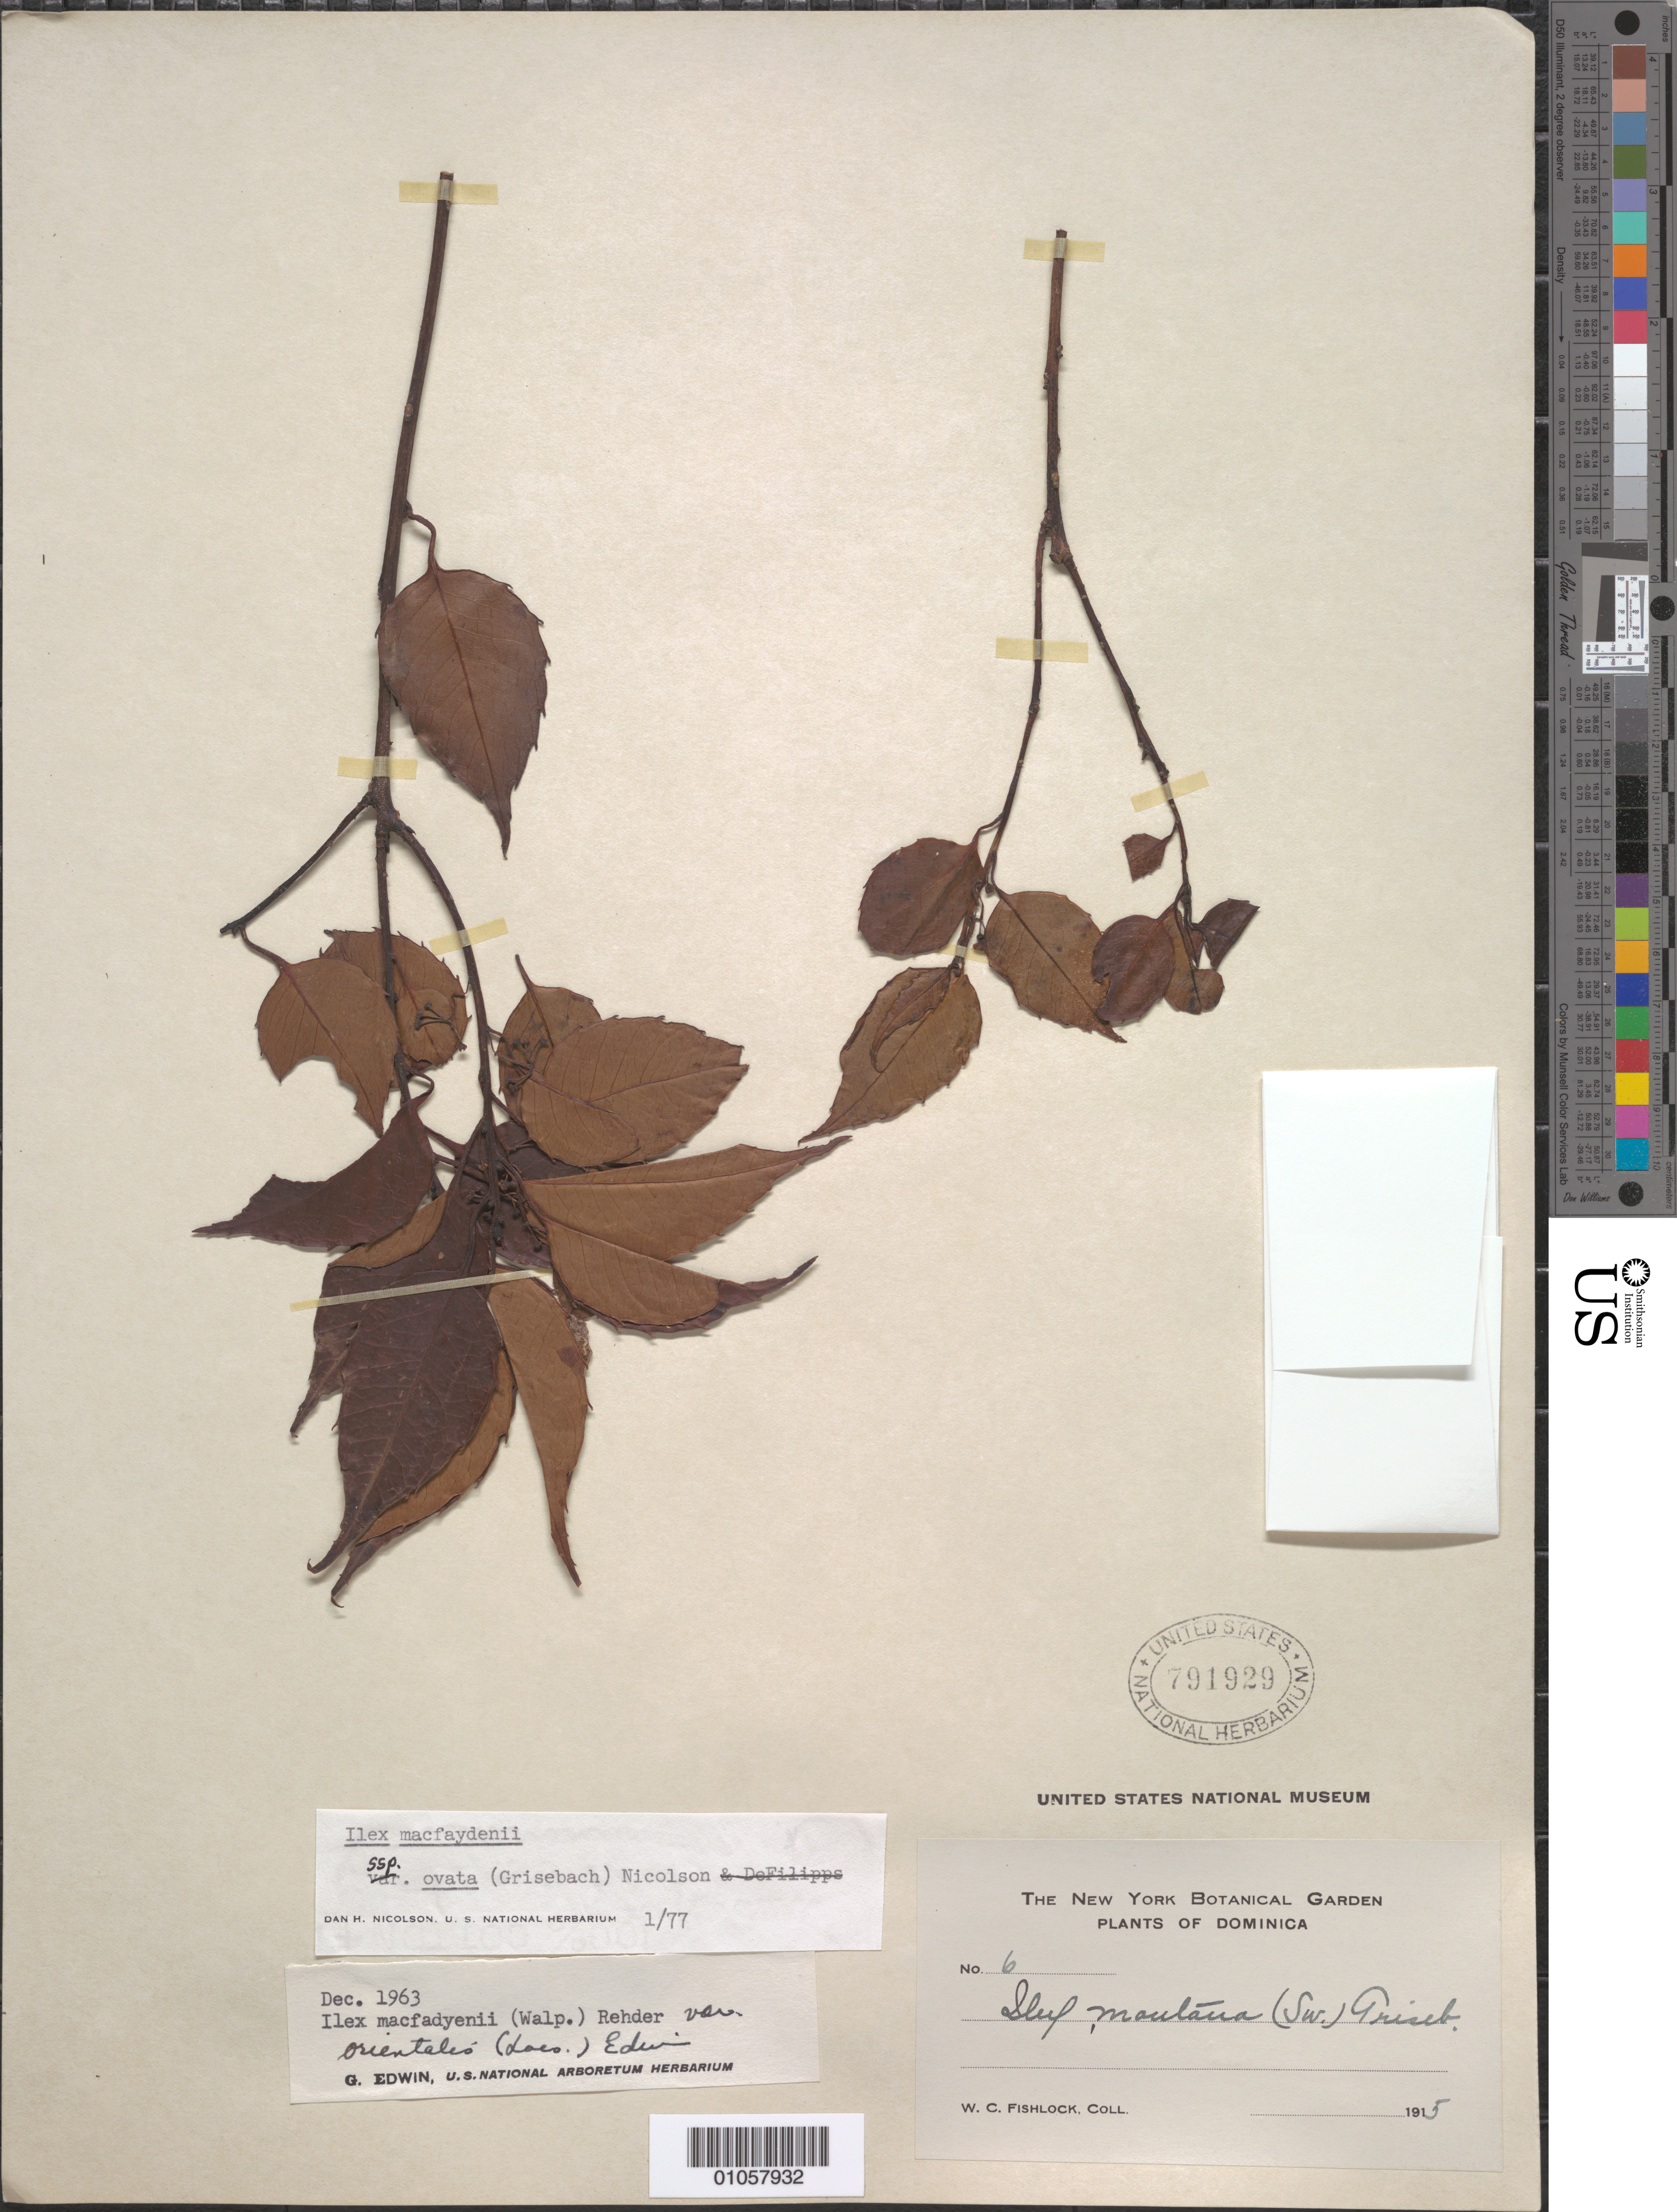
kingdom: Plantae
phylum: Tracheophyta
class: Magnoliopsida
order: Aquifoliales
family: Aquifoliaceae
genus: Ilex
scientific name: Ilex macfaydenii subsp. ovata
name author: (Griseb.) Nicolson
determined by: Nicolson, Dan H.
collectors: W. Fishlock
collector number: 6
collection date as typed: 1915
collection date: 1915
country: Dominica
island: Dominica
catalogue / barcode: US 791929